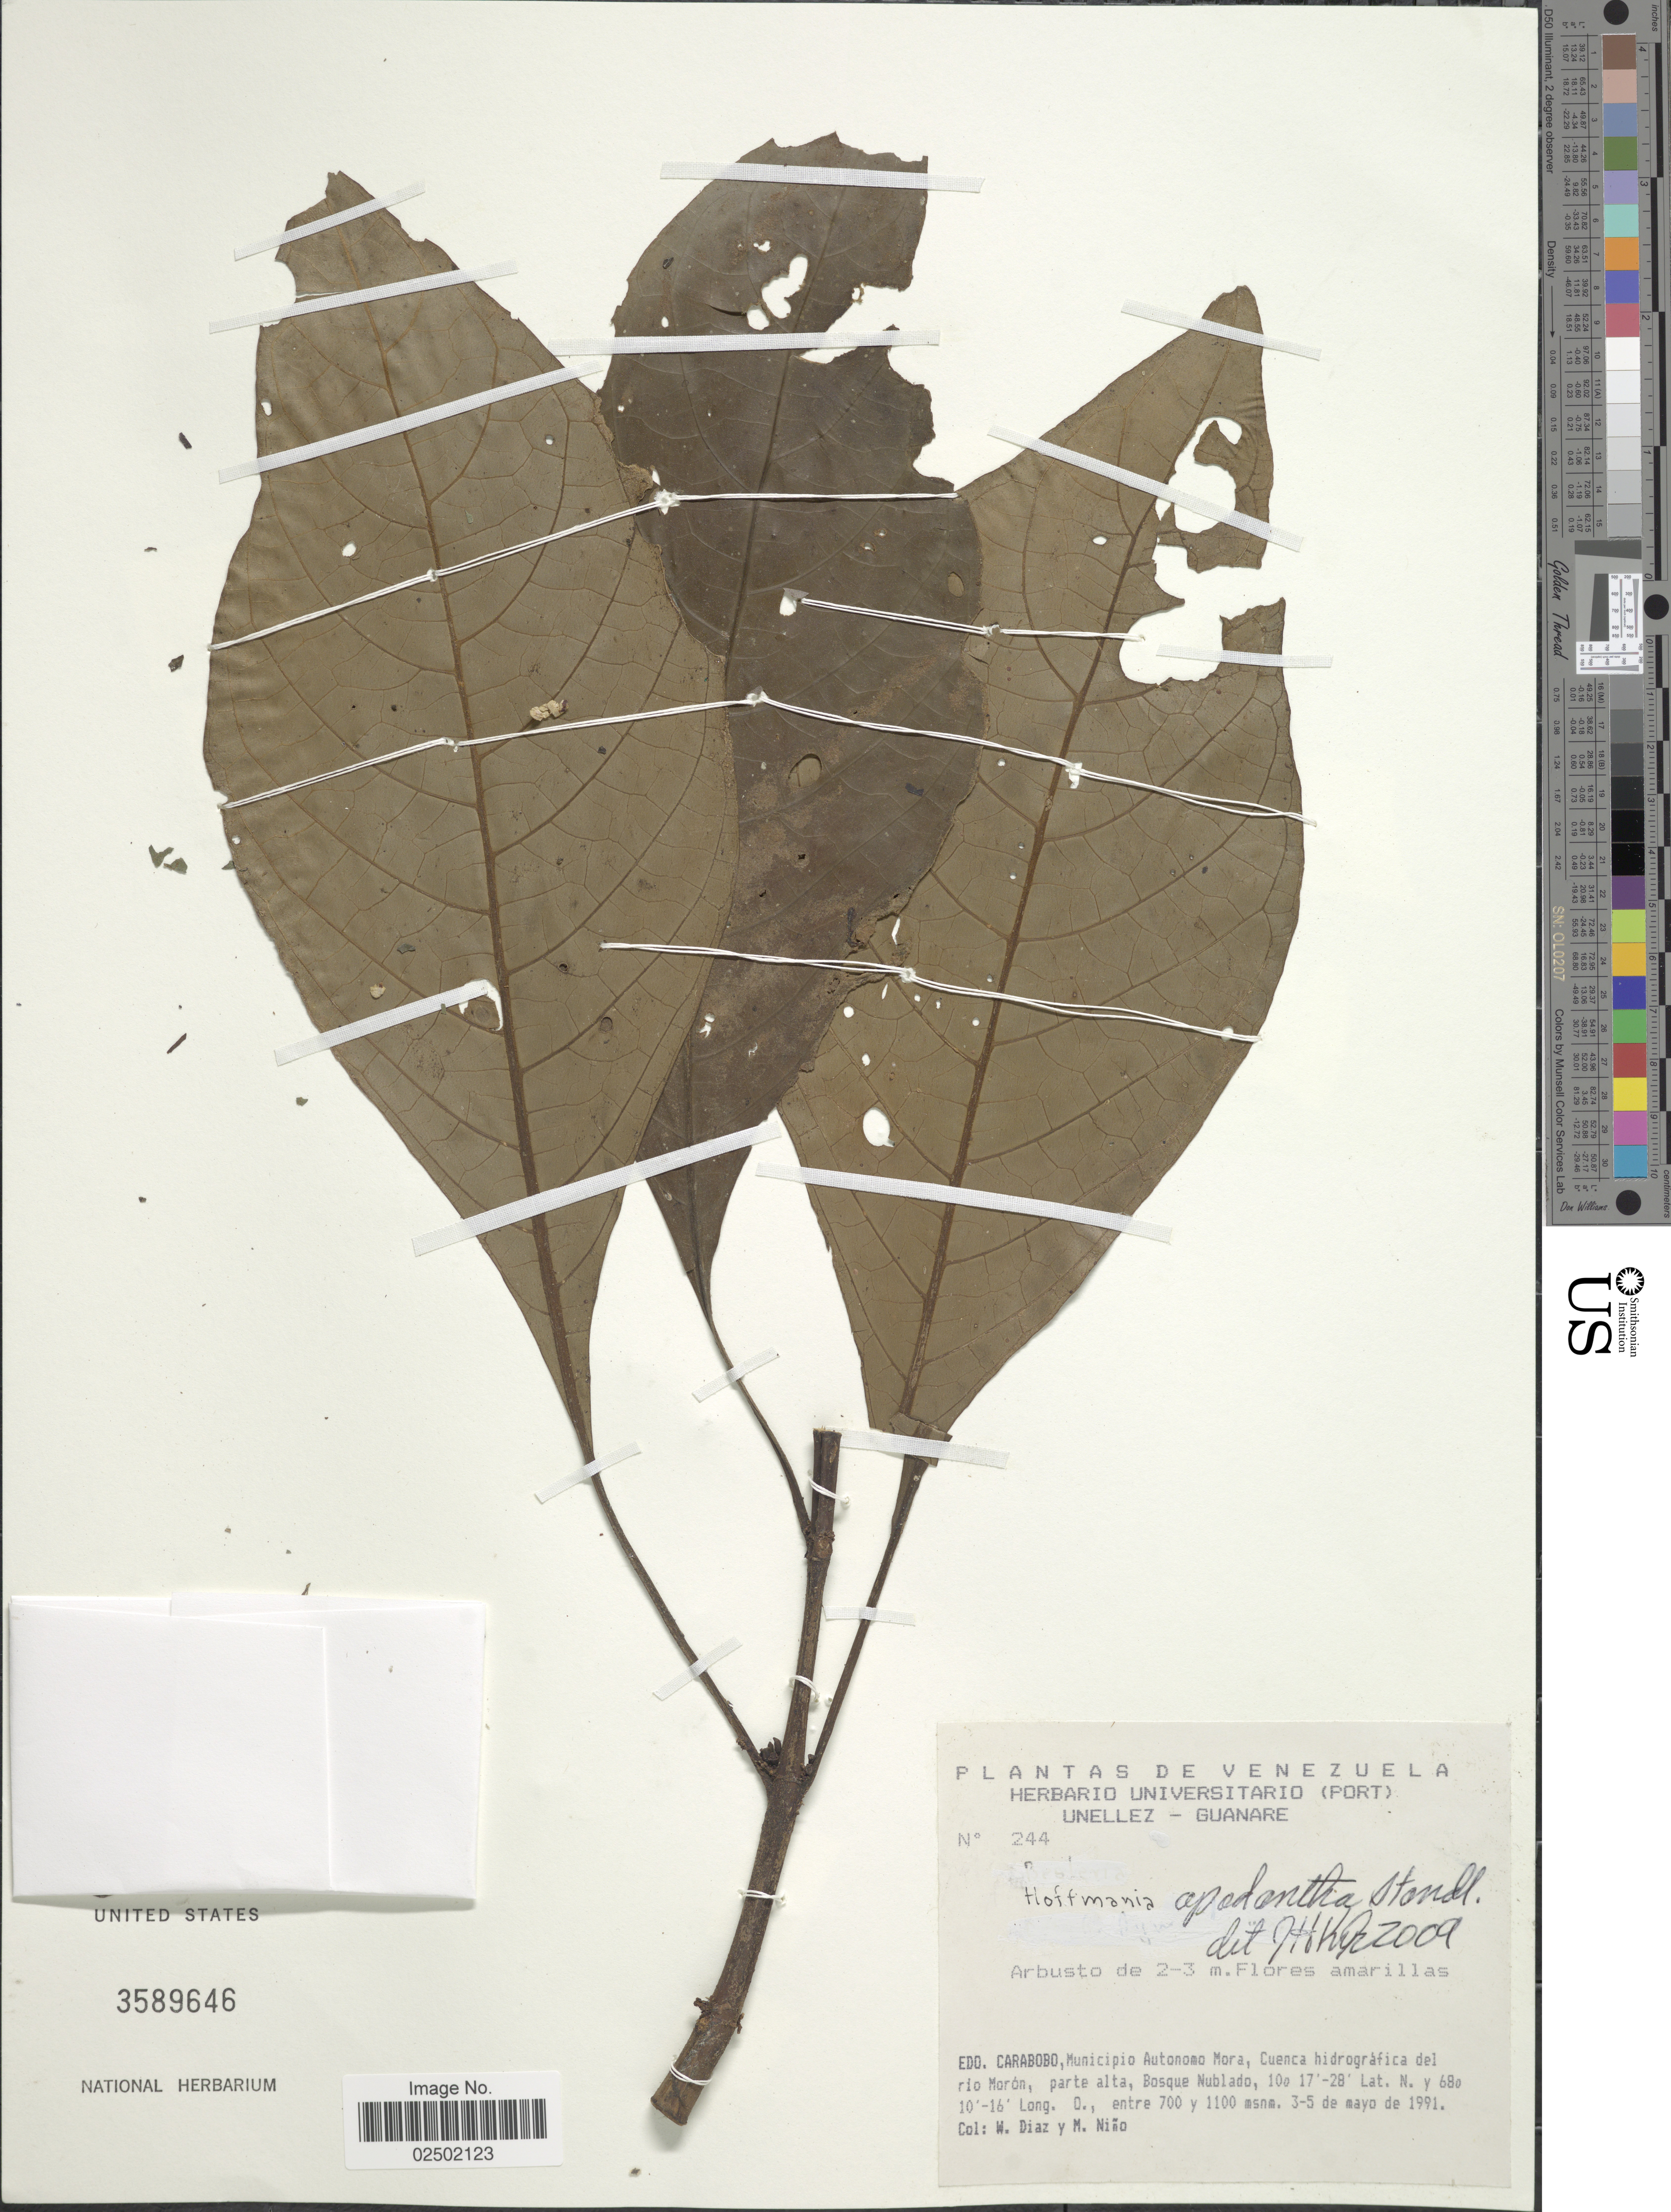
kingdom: Plantae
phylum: Tracheophyta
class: Magnoliopsida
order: Gentianales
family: Rubiaceae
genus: Hoffmannia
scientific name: Hoffmannia apodantha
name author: Standl.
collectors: W. Díaz P. & S. M. Niño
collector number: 244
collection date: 1991-05-03/1991-05-05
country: Venezuela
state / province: Carabobo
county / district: Juan José Mora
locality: Cuenca hidrografica del rio Maron, parte alta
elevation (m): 700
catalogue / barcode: US 3589646